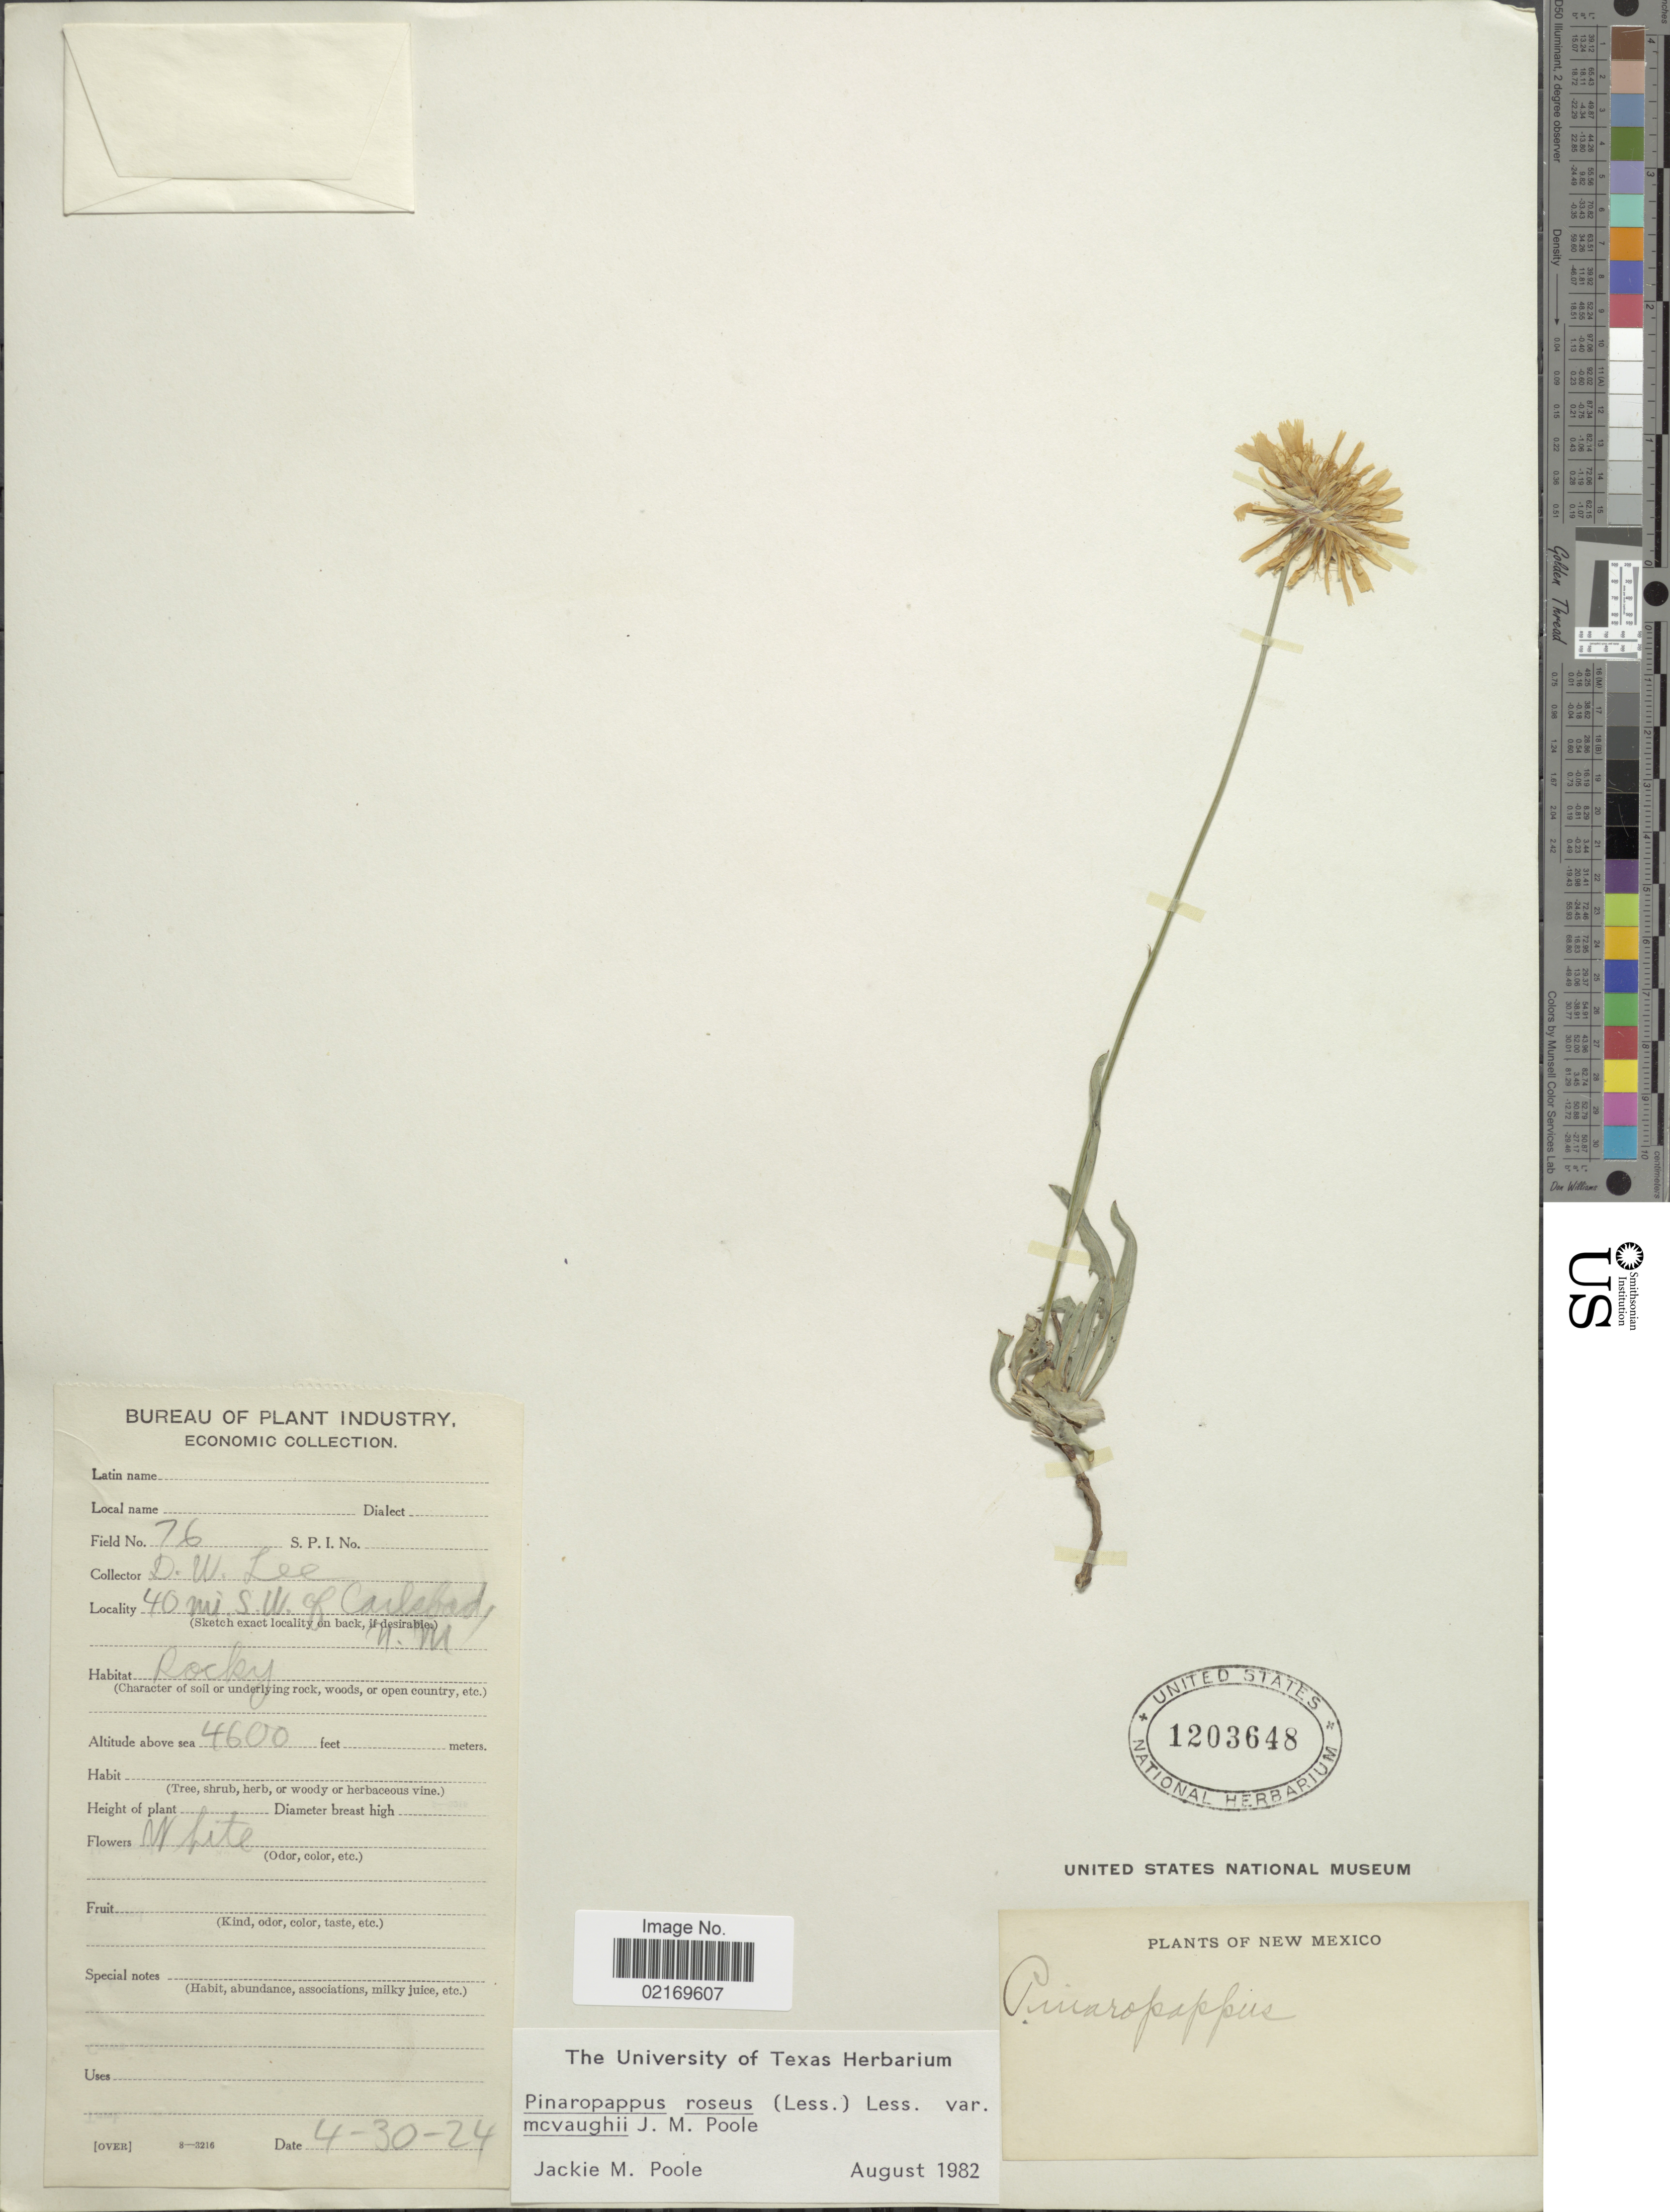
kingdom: Plantae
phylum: Tracheophyta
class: Magnoliopsida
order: Asterales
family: Asteraceae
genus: Pinaropappus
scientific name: Pinaropappus roseus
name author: Less.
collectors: D. Lee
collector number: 76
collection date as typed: Transcribed d/m/y: 30/4/24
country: United States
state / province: New Mexico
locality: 40 mi. S. W. of Carlsbad, N. M.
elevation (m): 1402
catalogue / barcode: US 1203648